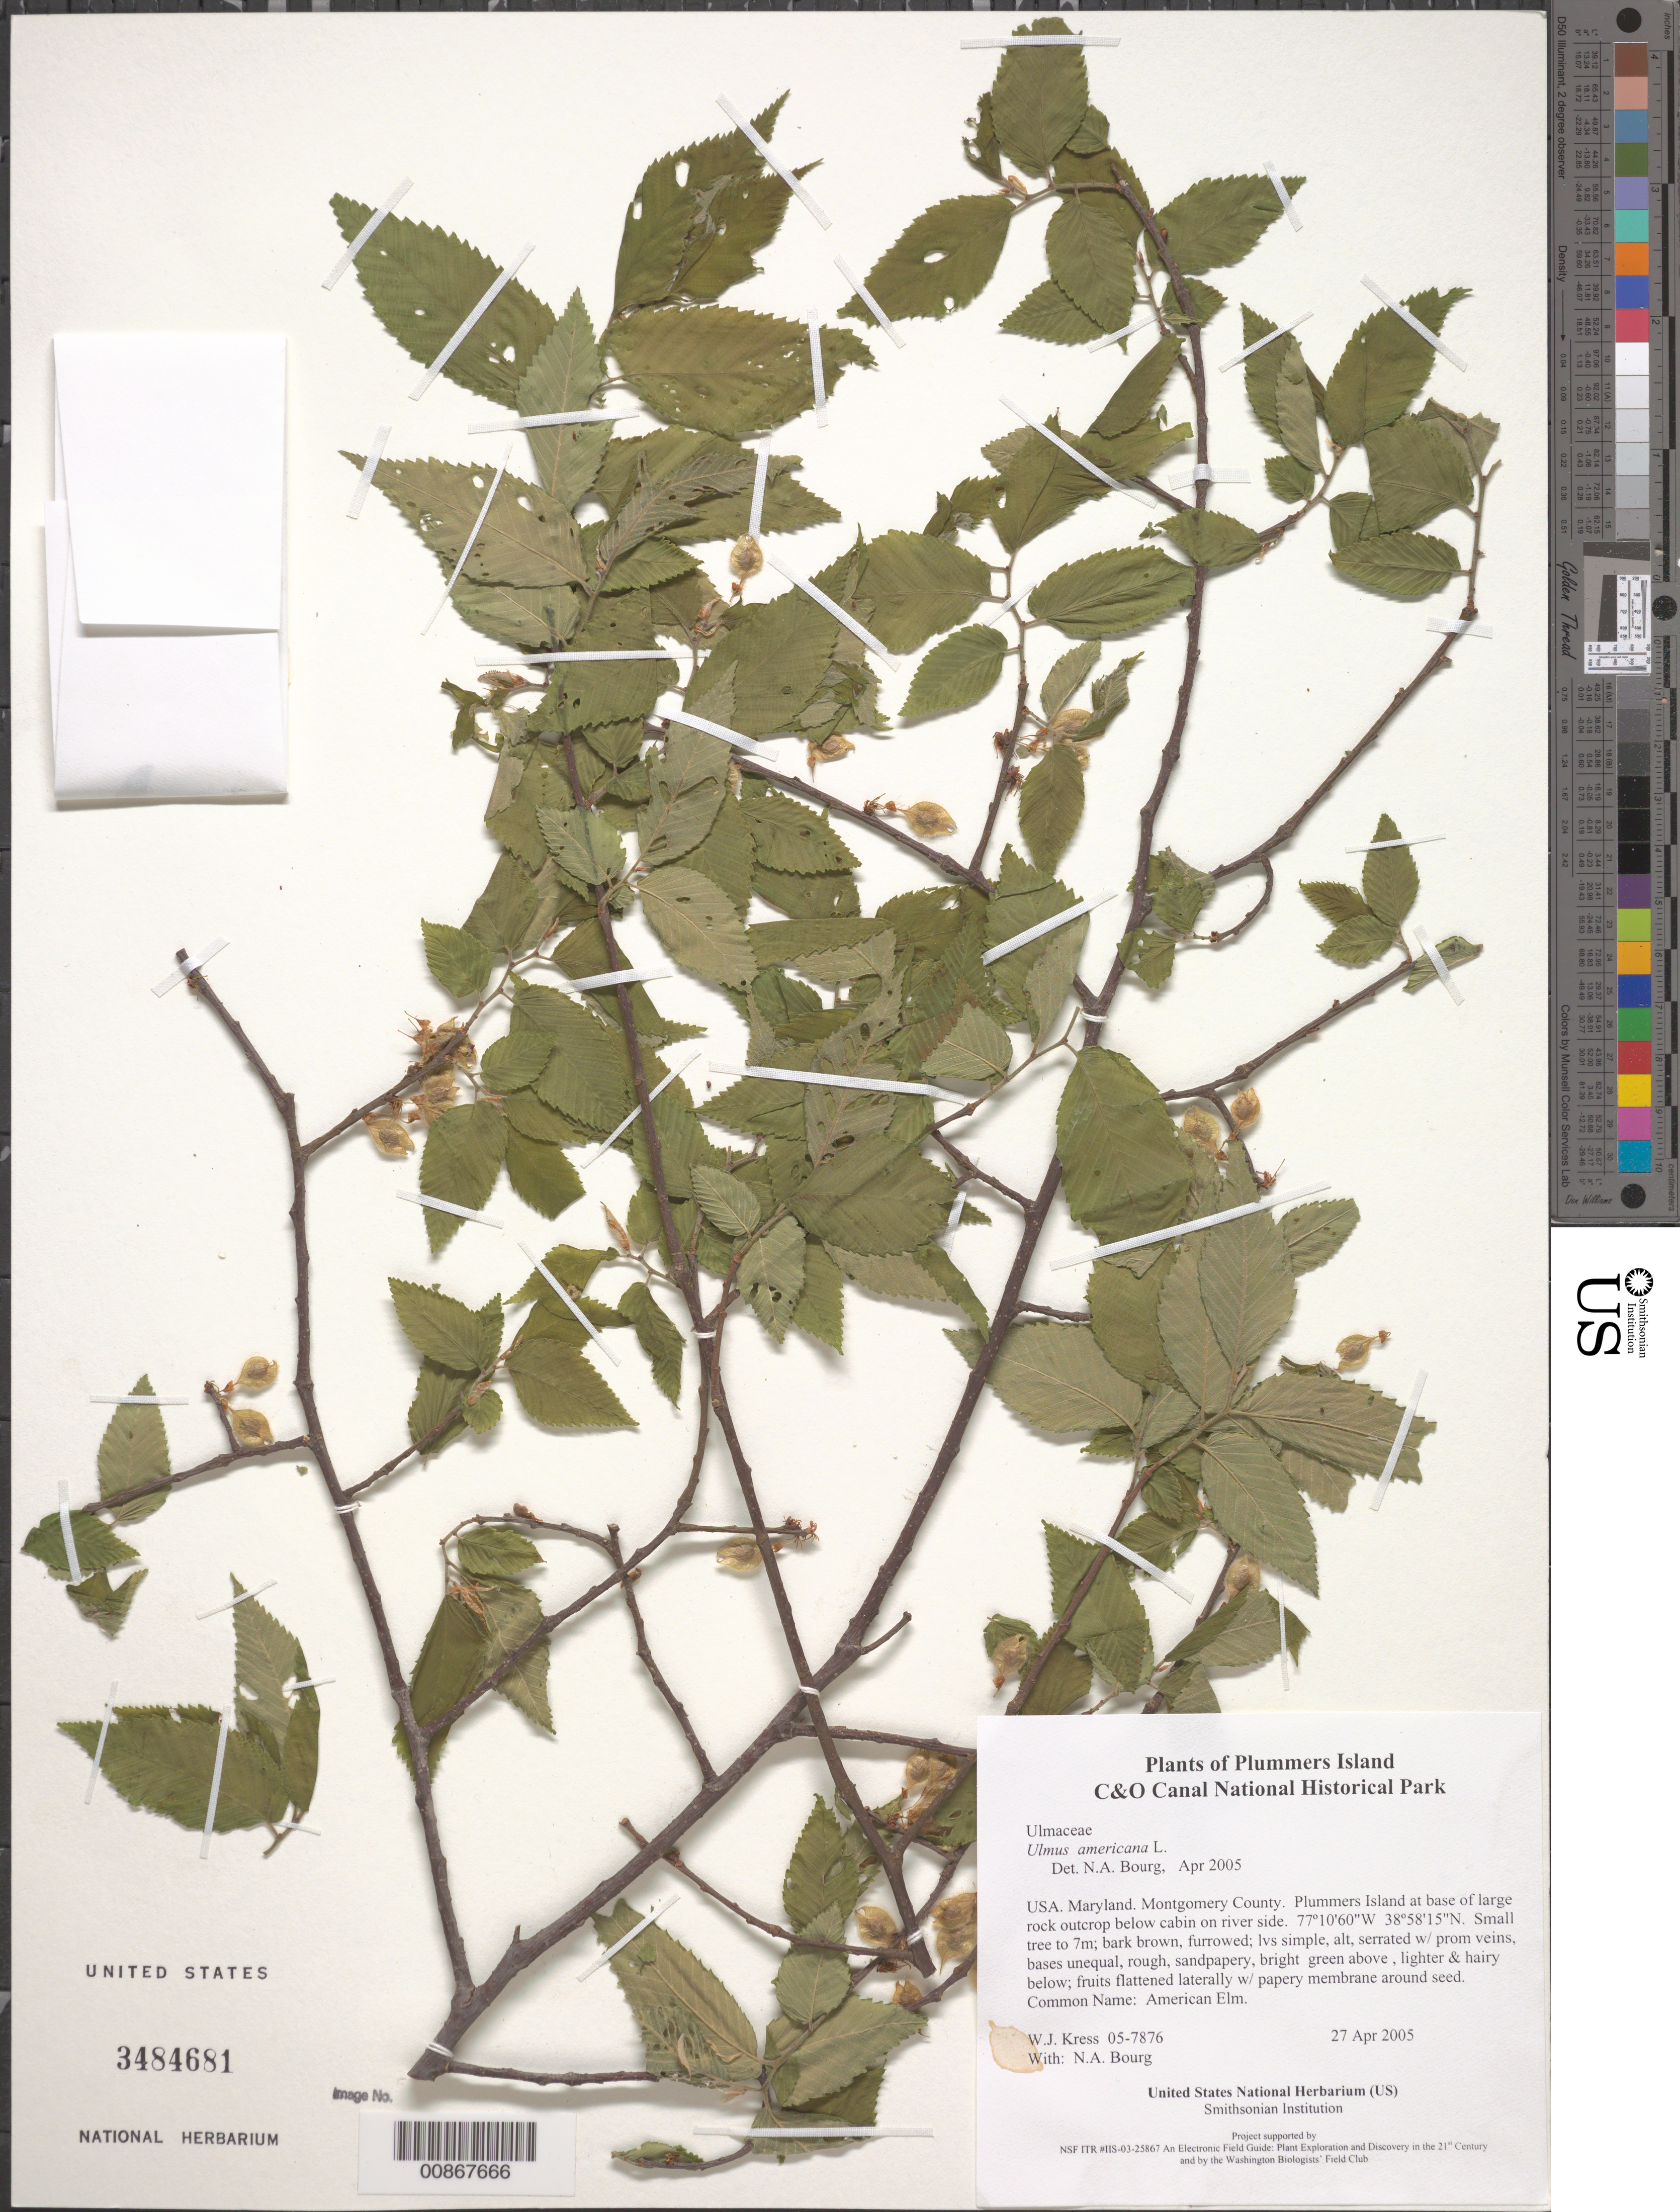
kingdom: Plantae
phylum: Tracheophyta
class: Magnoliopsida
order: Rosales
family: Ulmaceae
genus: Ulmus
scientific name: Ulmus americana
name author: L.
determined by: Bourg, N. A.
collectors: W. J. Kress & N. A. Bourg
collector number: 05-7876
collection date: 2005-04-27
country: United States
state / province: Maryland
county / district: Montgomery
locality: Chesapeake and Ohio Canal National Historical Park, Plummers Island at base of large rock outcrop below cabin on river side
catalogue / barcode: US 3484681